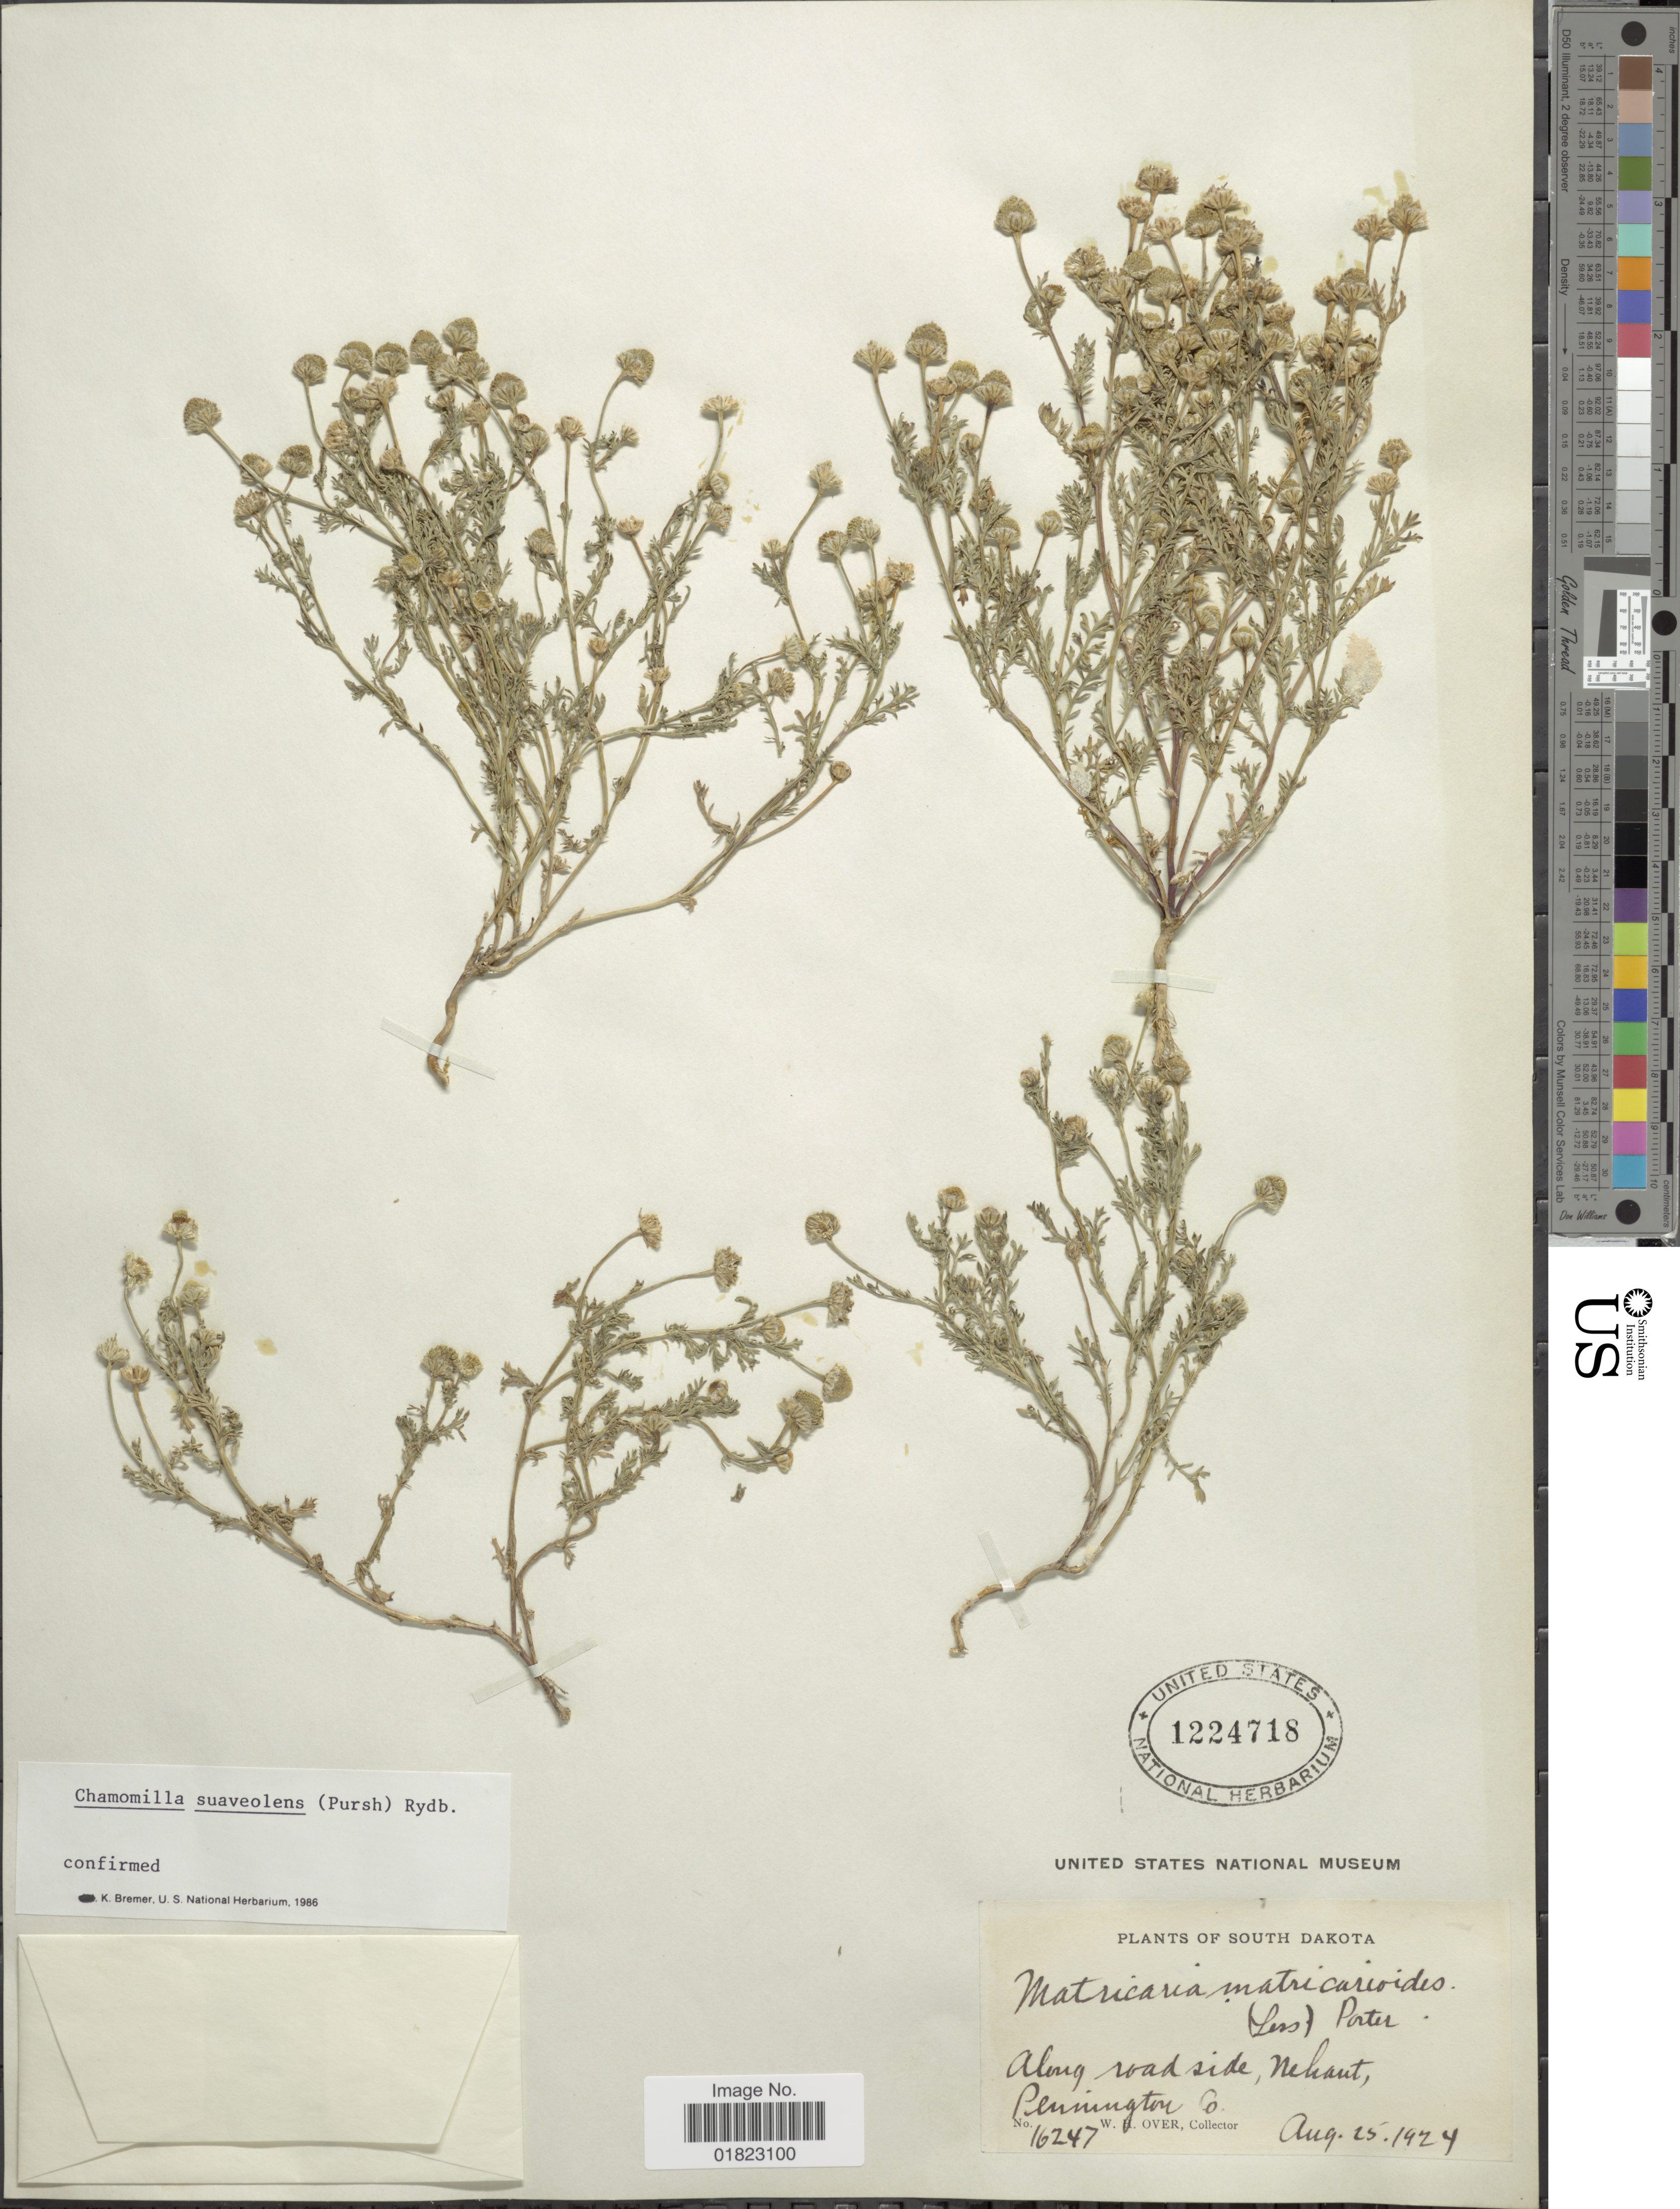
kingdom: Plantae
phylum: Tracheophyta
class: Magnoliopsida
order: Asterales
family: Asteraceae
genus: Matricaria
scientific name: Matricaria matricarioides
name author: (Less.) Porter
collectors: W. Over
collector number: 16247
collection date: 1924-08-25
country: United States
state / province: South Dakota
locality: Along roadside, Nehaut, Plennington Co,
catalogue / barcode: US 1224718